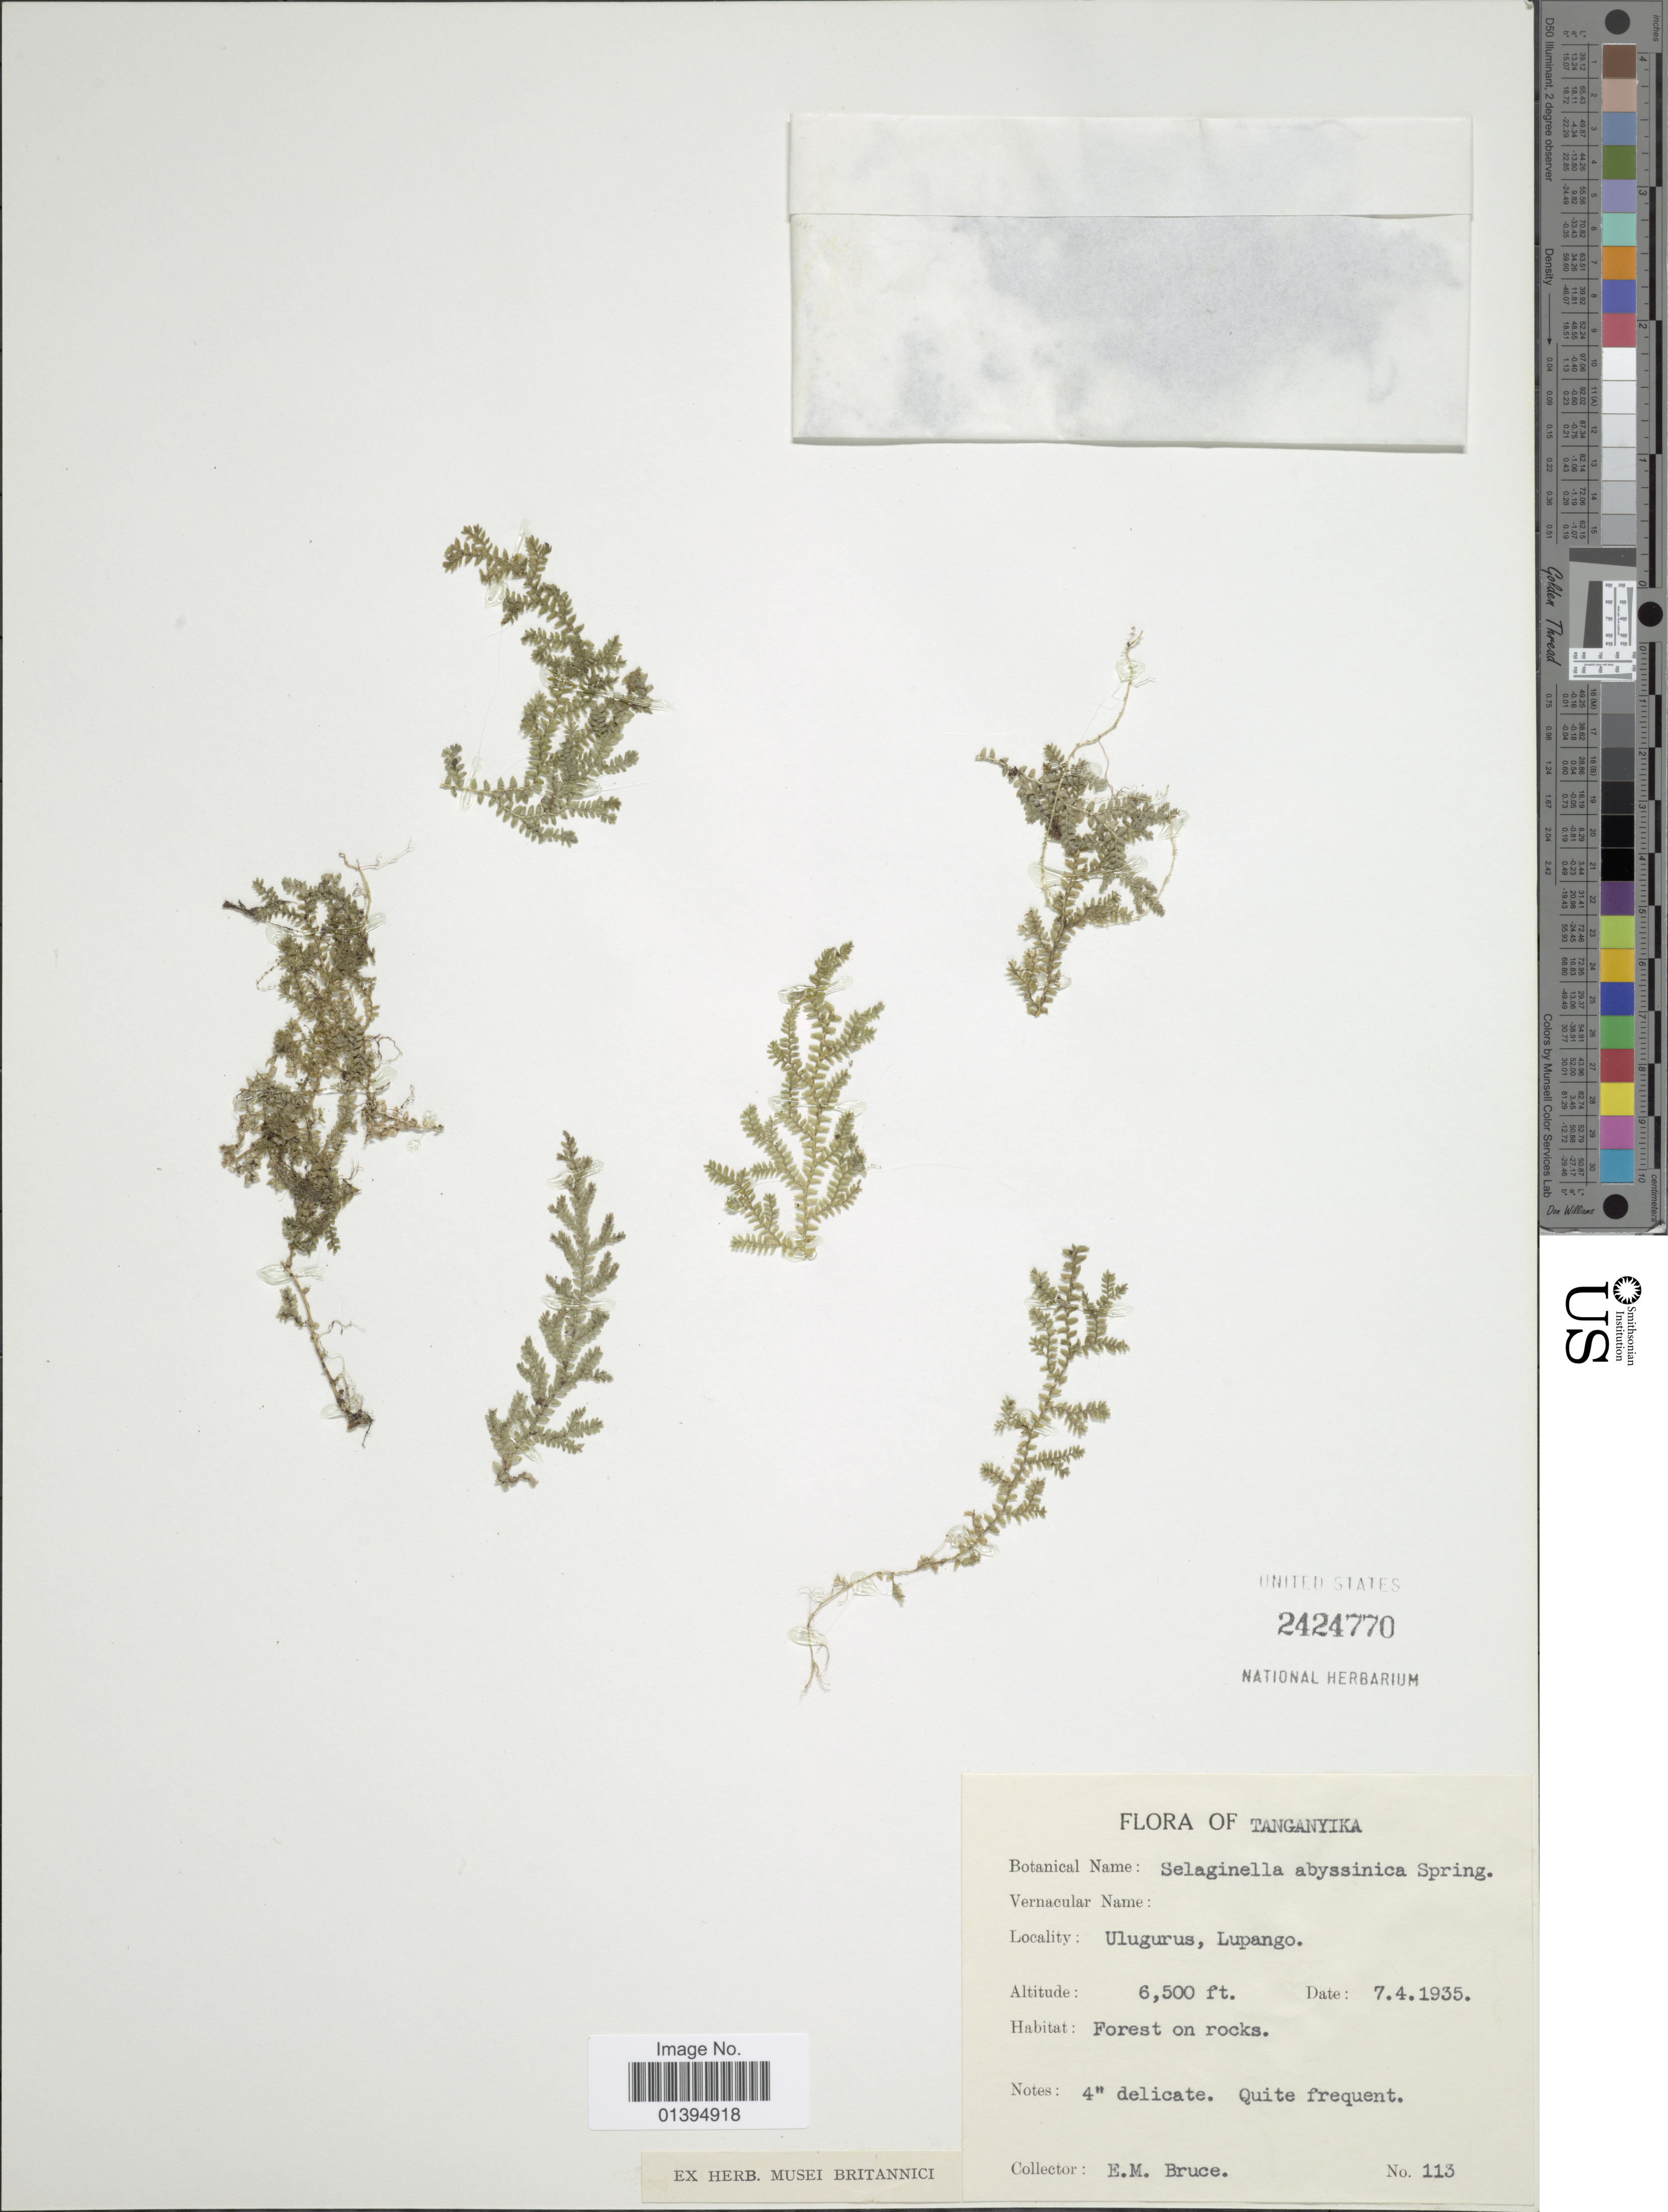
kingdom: Plantae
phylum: Tracheophyta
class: Lycopodiopsida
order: Selaginellales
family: Selaginellaceae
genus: Selaginella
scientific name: Selaginella abyssinica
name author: Spring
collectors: E. Bruce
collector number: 113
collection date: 1935-04-07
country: Tanzania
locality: Tanganyika, Ulugurus, Lupango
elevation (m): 1981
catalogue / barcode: US 2424770